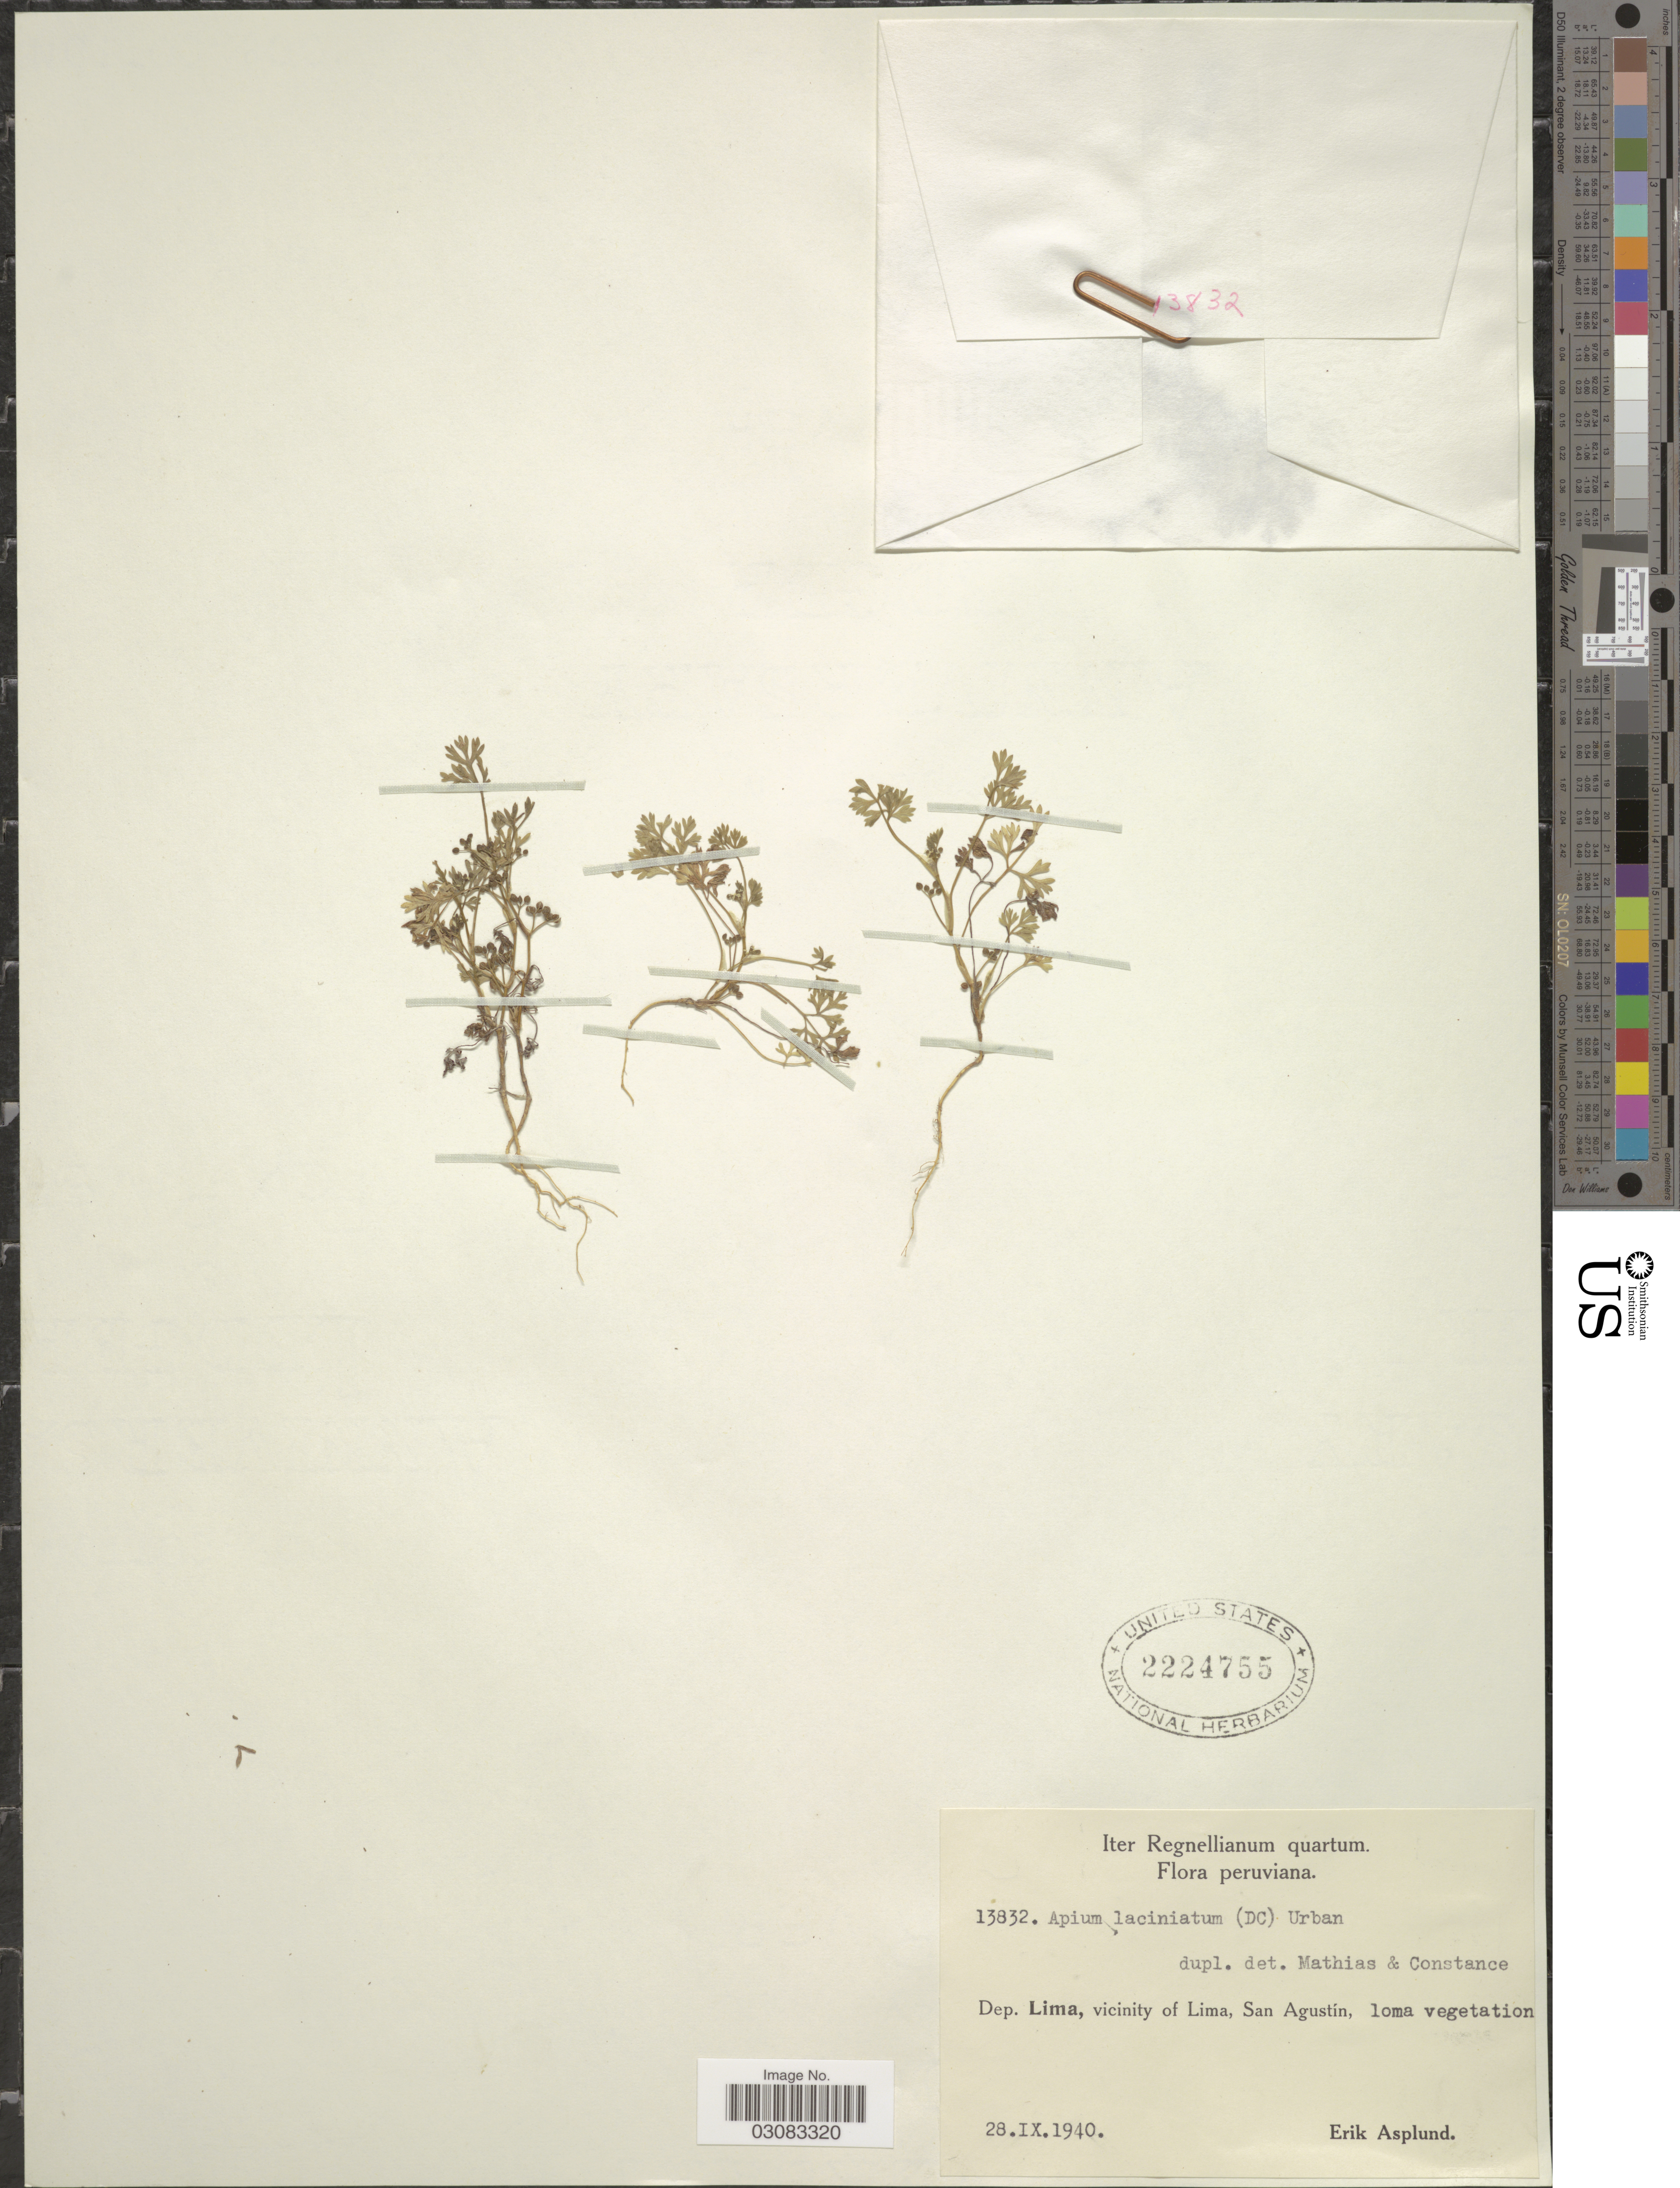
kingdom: Plantae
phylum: Tracheophyta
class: Magnoliopsida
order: Apiales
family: Apiaceae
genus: Cyclospermum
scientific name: Cyclospermum laciniatum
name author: (DC.) Constance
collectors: E. Asplund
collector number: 13832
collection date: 1940-09-28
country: Peru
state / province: Lima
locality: Dep. Lima, vicinity of Lima, San Agustín.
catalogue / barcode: US 2224755